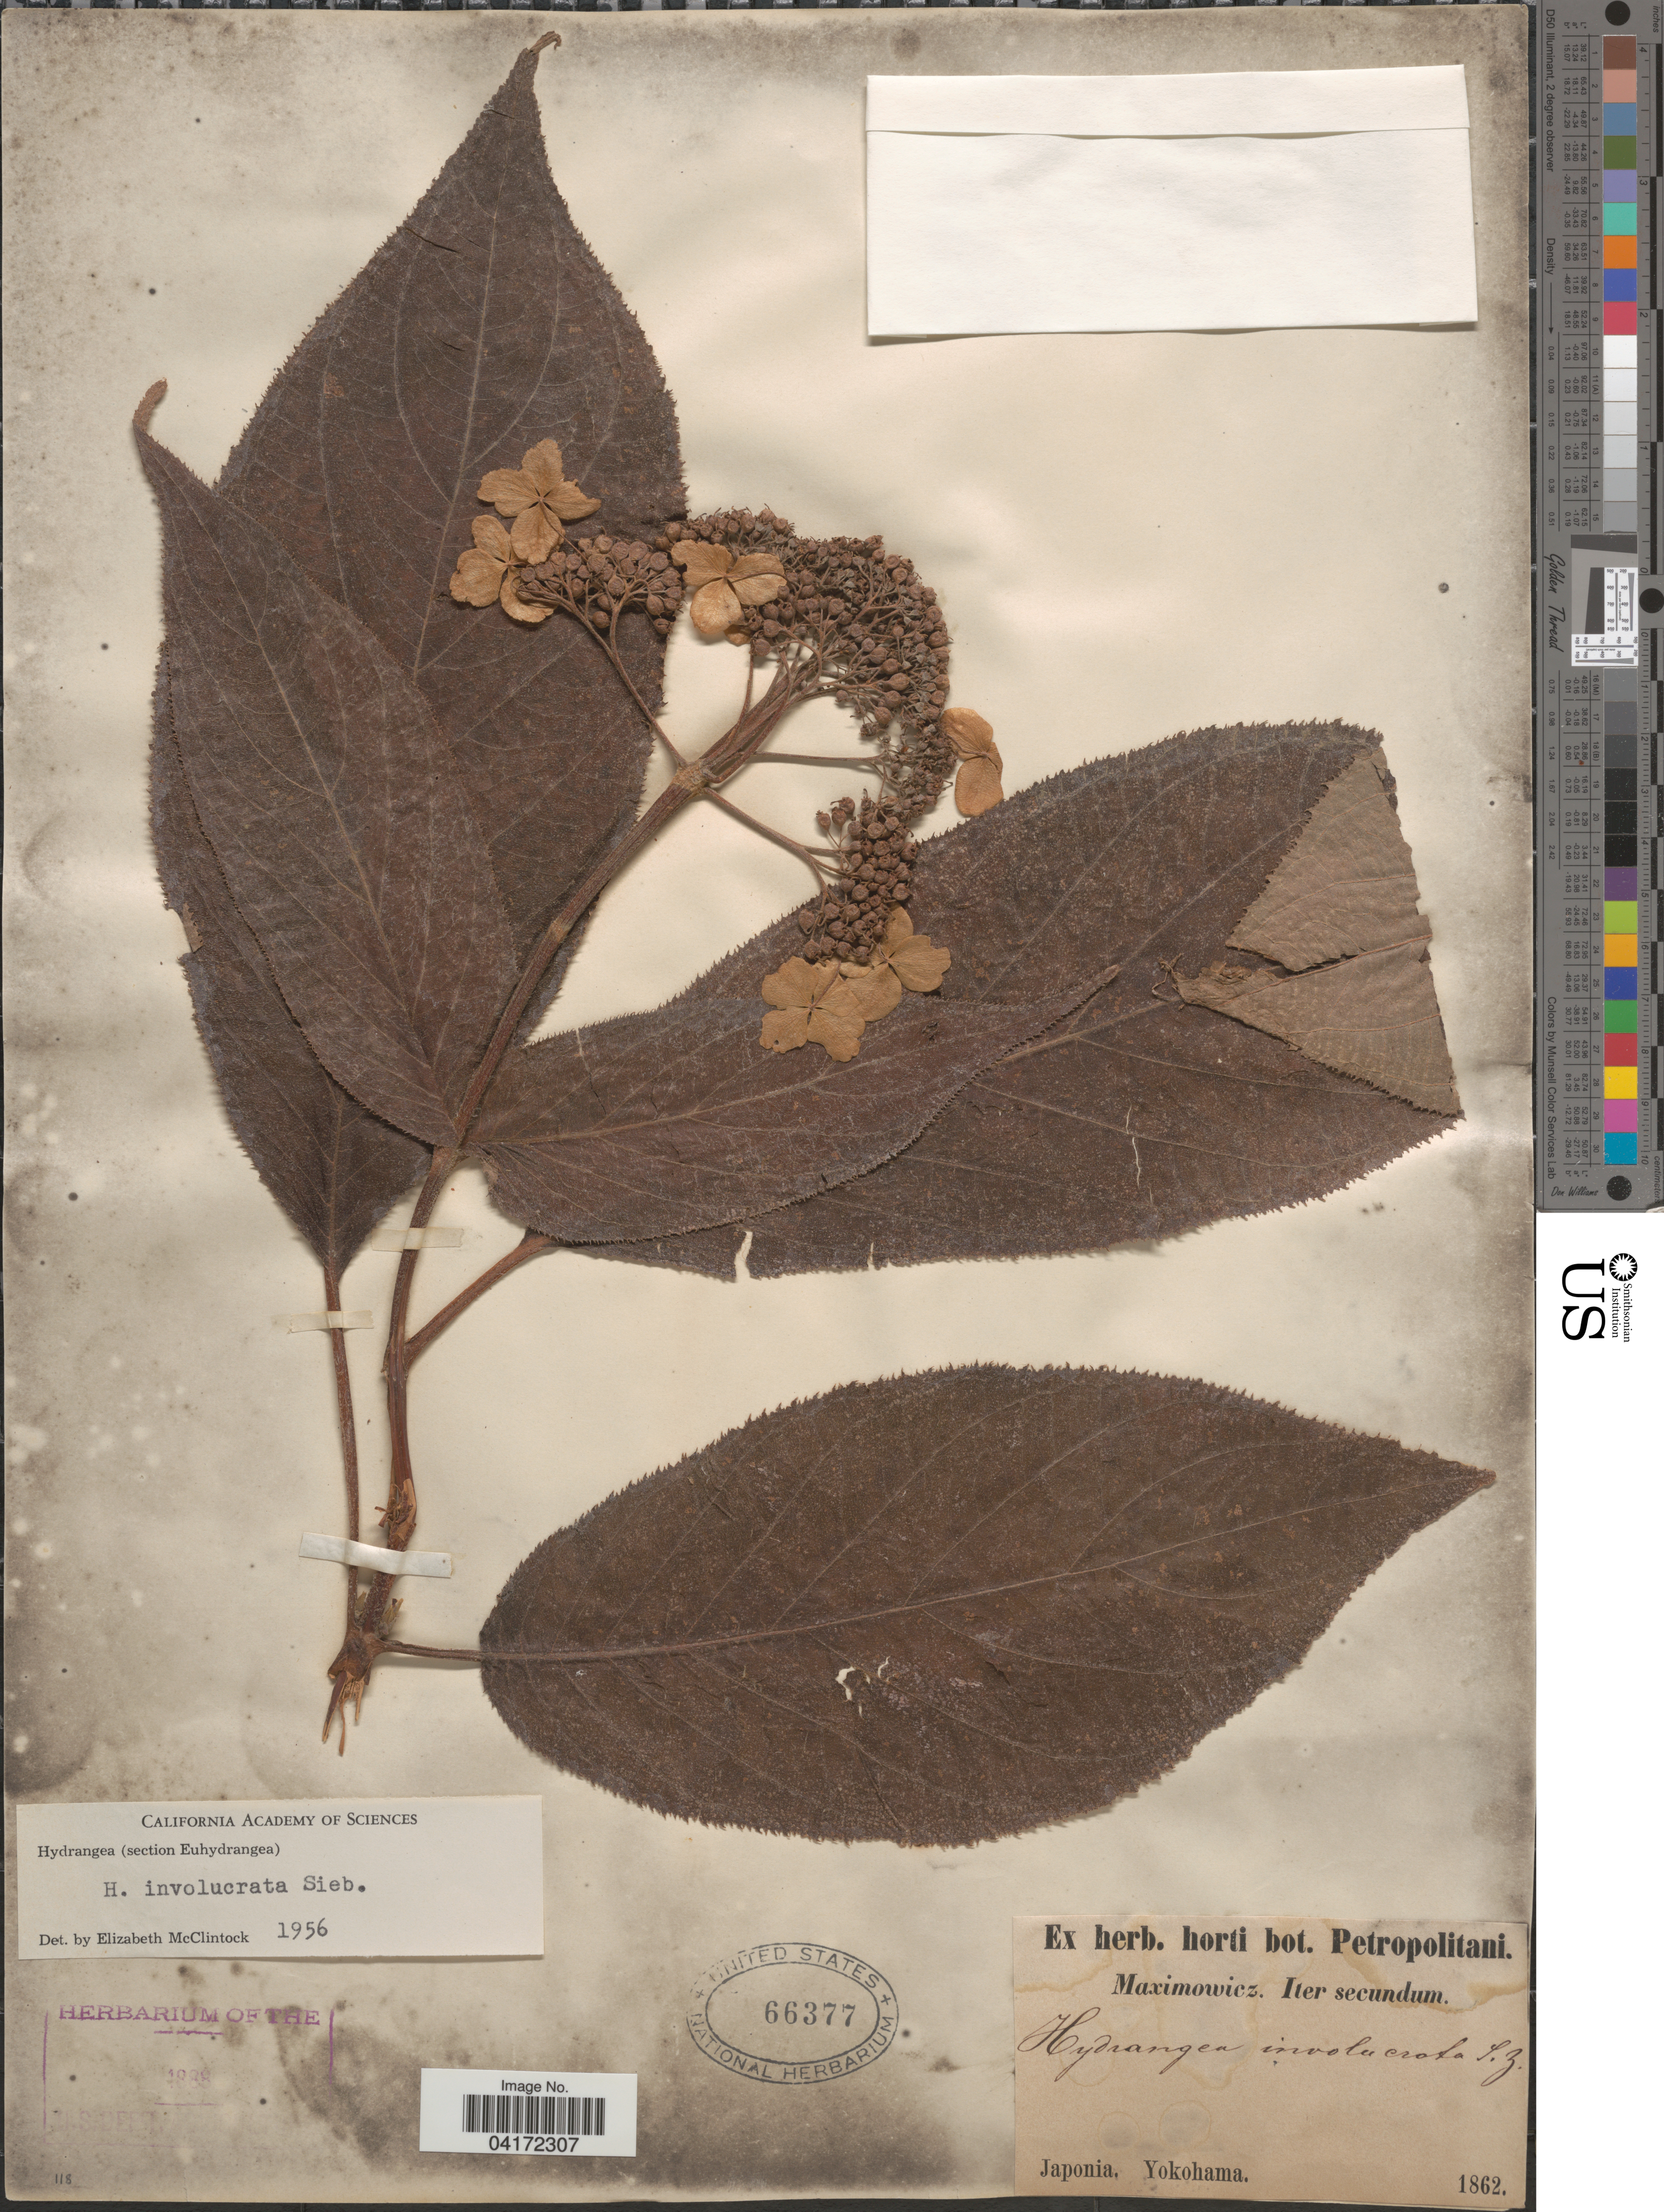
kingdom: Plantae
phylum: Tracheophyta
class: Magnoliopsida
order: Cornales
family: Hydrangeaceae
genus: Hydrangea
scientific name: Hydrangea involucrata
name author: Siebold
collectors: Maximowicz, --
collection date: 1862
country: Japan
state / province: Kanagawa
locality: Yokohama.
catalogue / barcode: US 66377